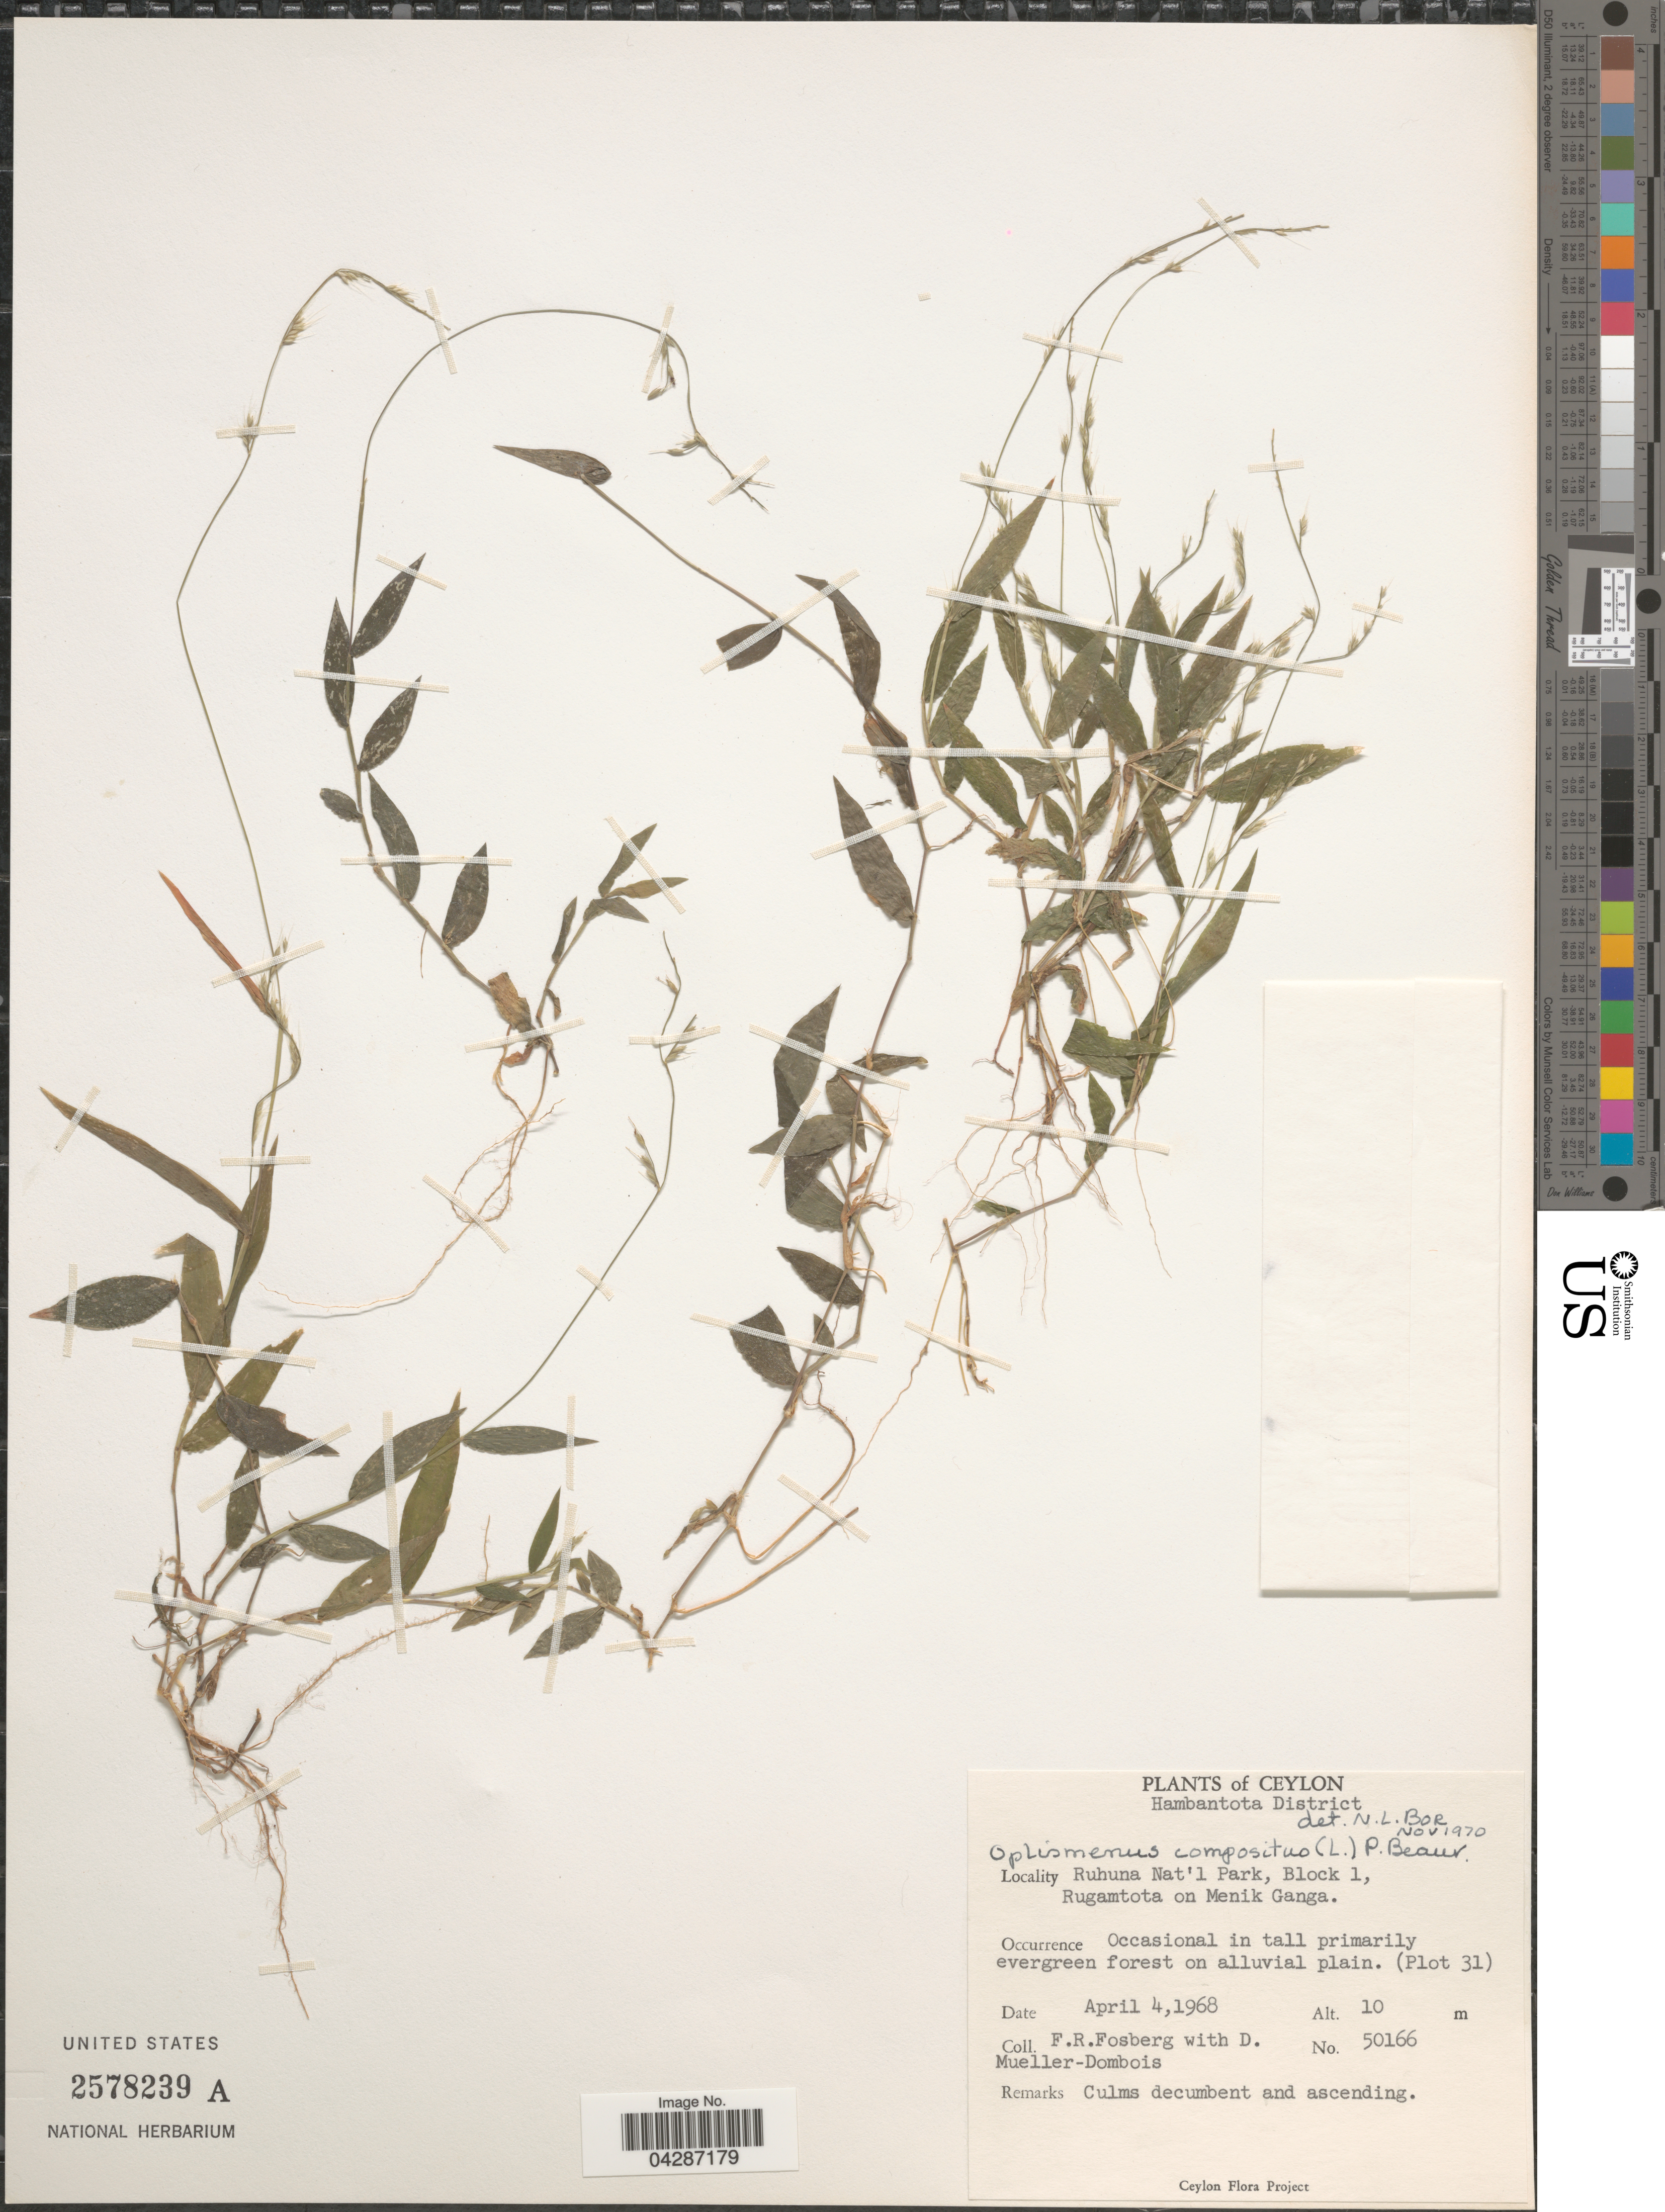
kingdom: Plantae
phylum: Tracheophyta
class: Liliopsida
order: Poales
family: Poaceae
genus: Oplismenus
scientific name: Oplismenus compositus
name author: (L.) P. Beauv.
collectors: F. R. Fosberg & D. Mueller-Dombois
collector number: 50166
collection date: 1968-04-04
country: Sri Lanka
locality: Ceylon. Hambantota District. Ruhuna Nat'l Park, Block 1, Rugamtota on Menik Ganga. Occasional in tall primarily evergreen forest on alluvial plain. (Plot 31).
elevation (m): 10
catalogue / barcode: US 2578239A